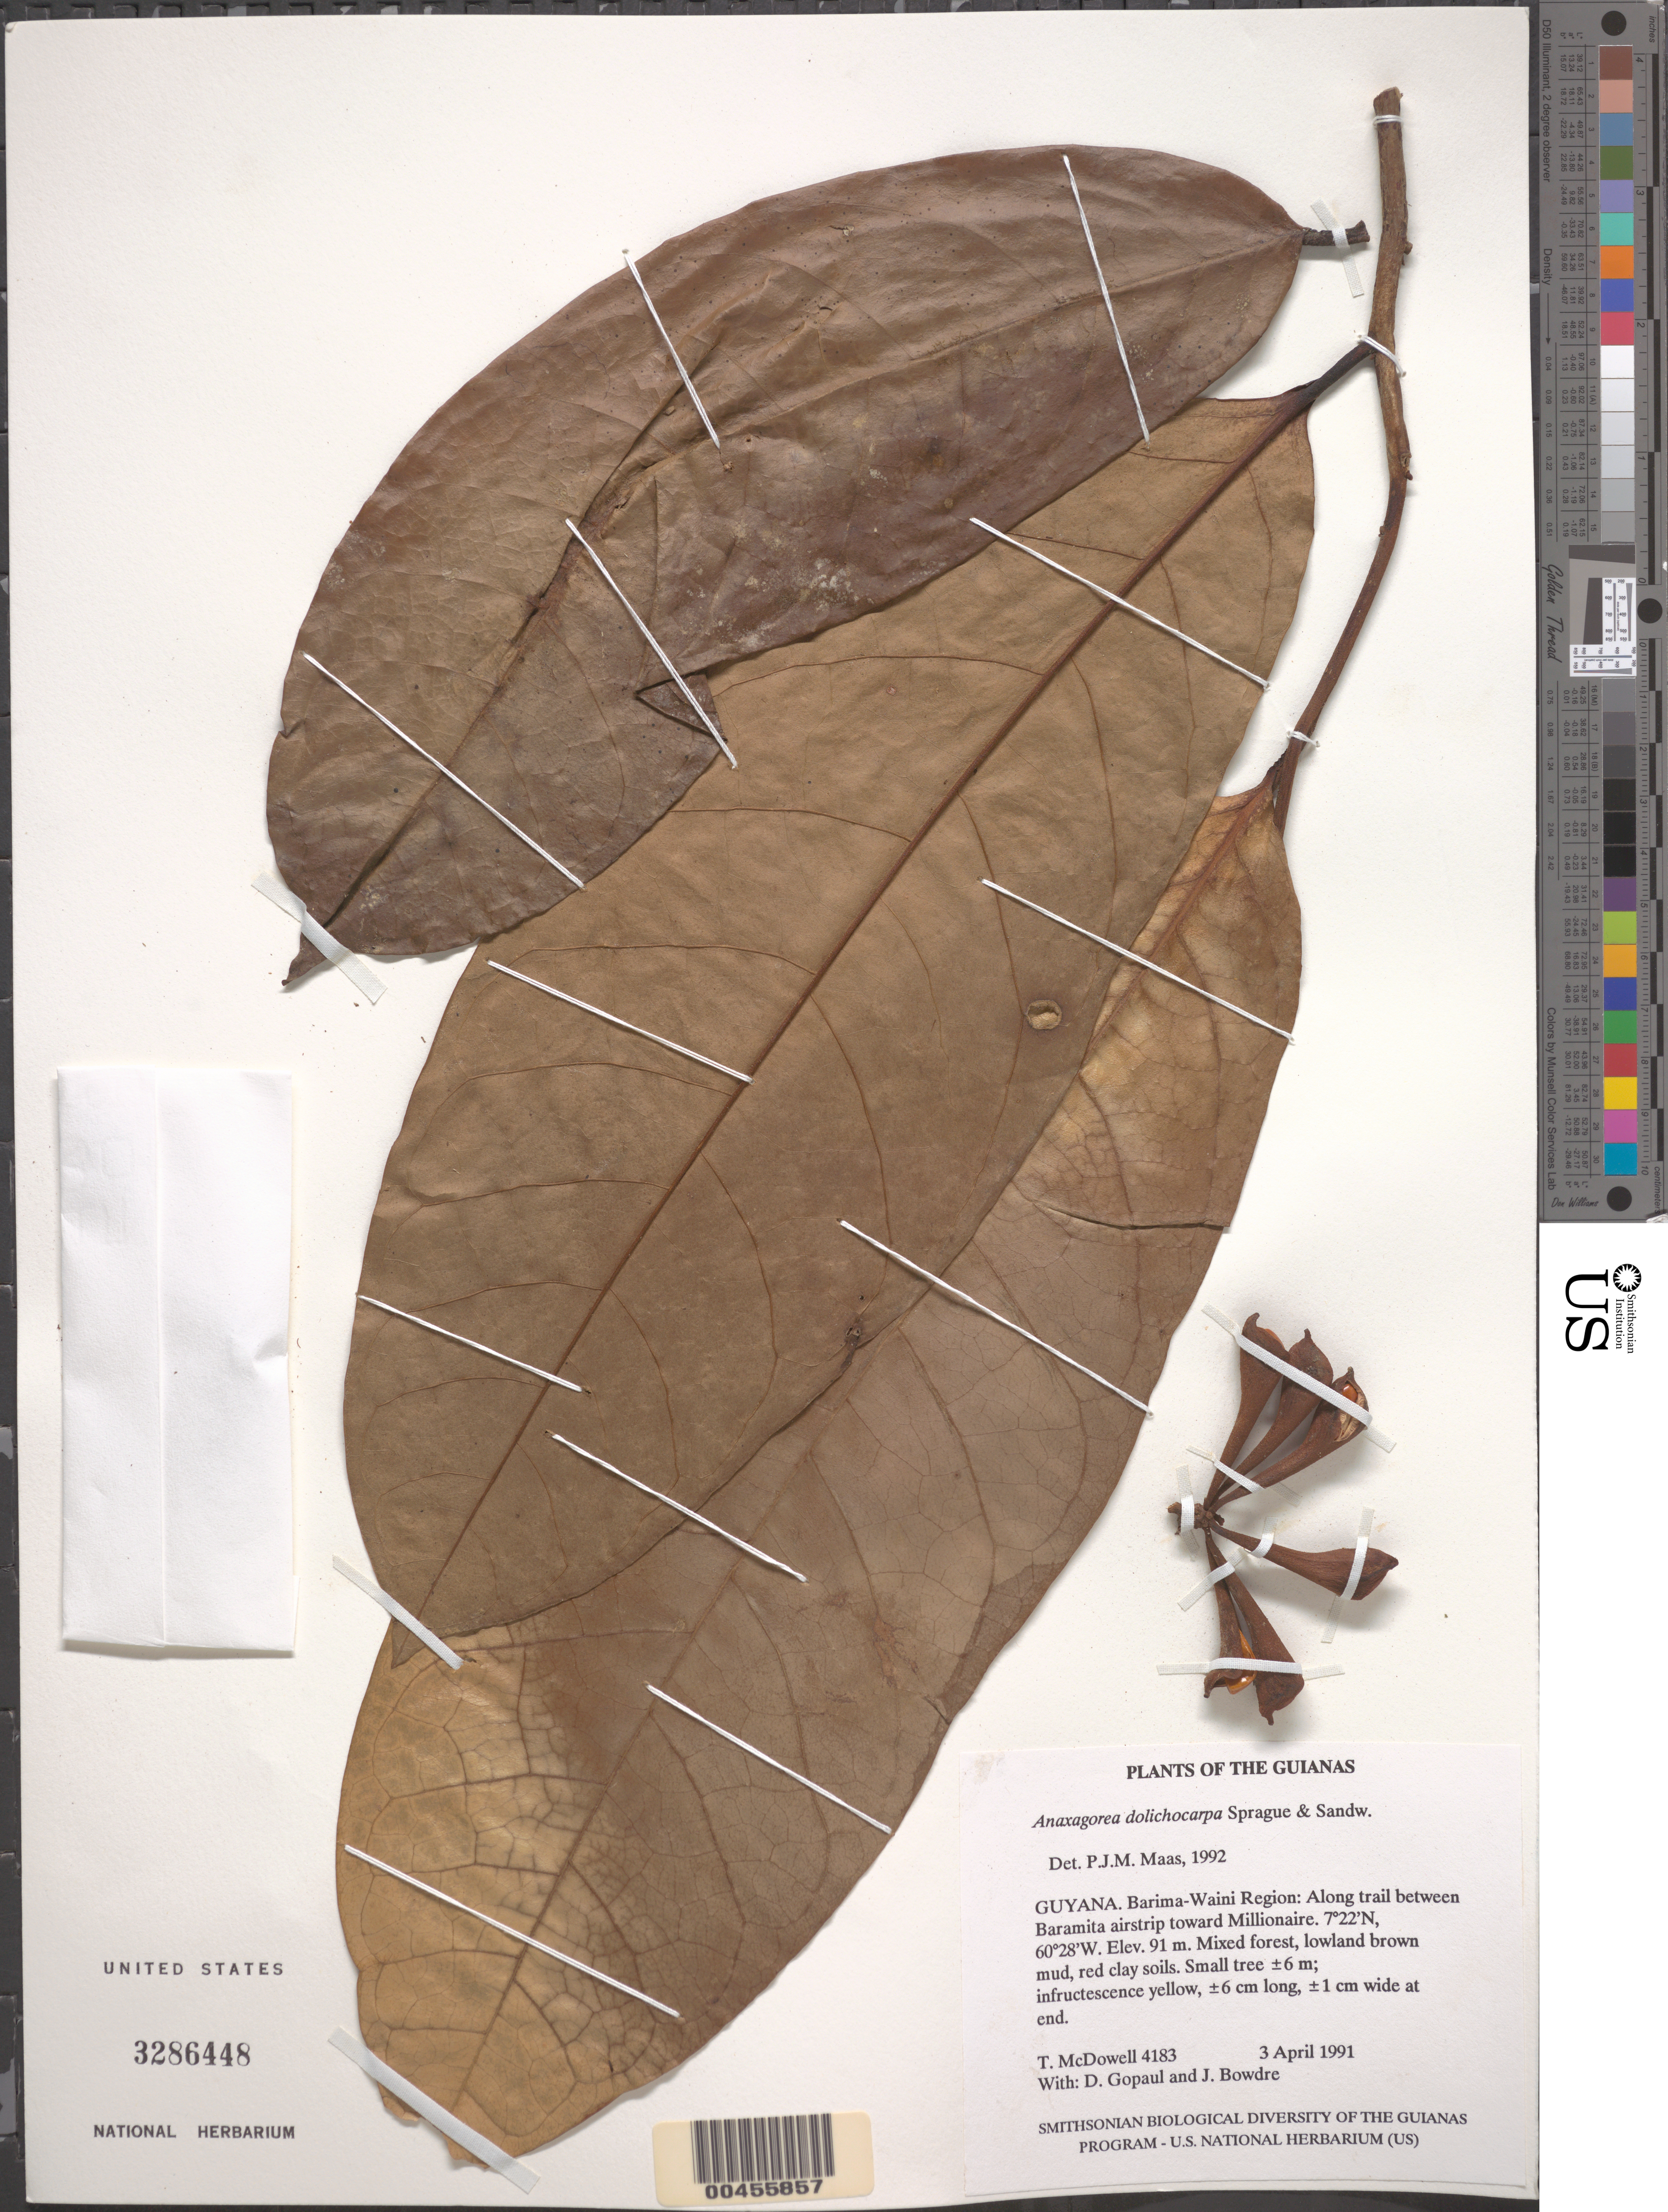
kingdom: Plantae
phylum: Tracheophyta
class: Magnoliopsida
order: Magnoliales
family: Annonaceae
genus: Anaxagorea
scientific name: Anaxagorea dolichocarpa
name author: Sprague & Sandwith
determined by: Maas, Paul J. M.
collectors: T. McDowell, D. Gopaul & J. Bowdre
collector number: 4183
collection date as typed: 3 April 1991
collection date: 1991-04-03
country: Guyana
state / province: Barima-Waini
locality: Along trail between Baramita airstrip toward Millionaire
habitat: Mixed forest, lowland brown mud, red clay soils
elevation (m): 91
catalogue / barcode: US 3286448